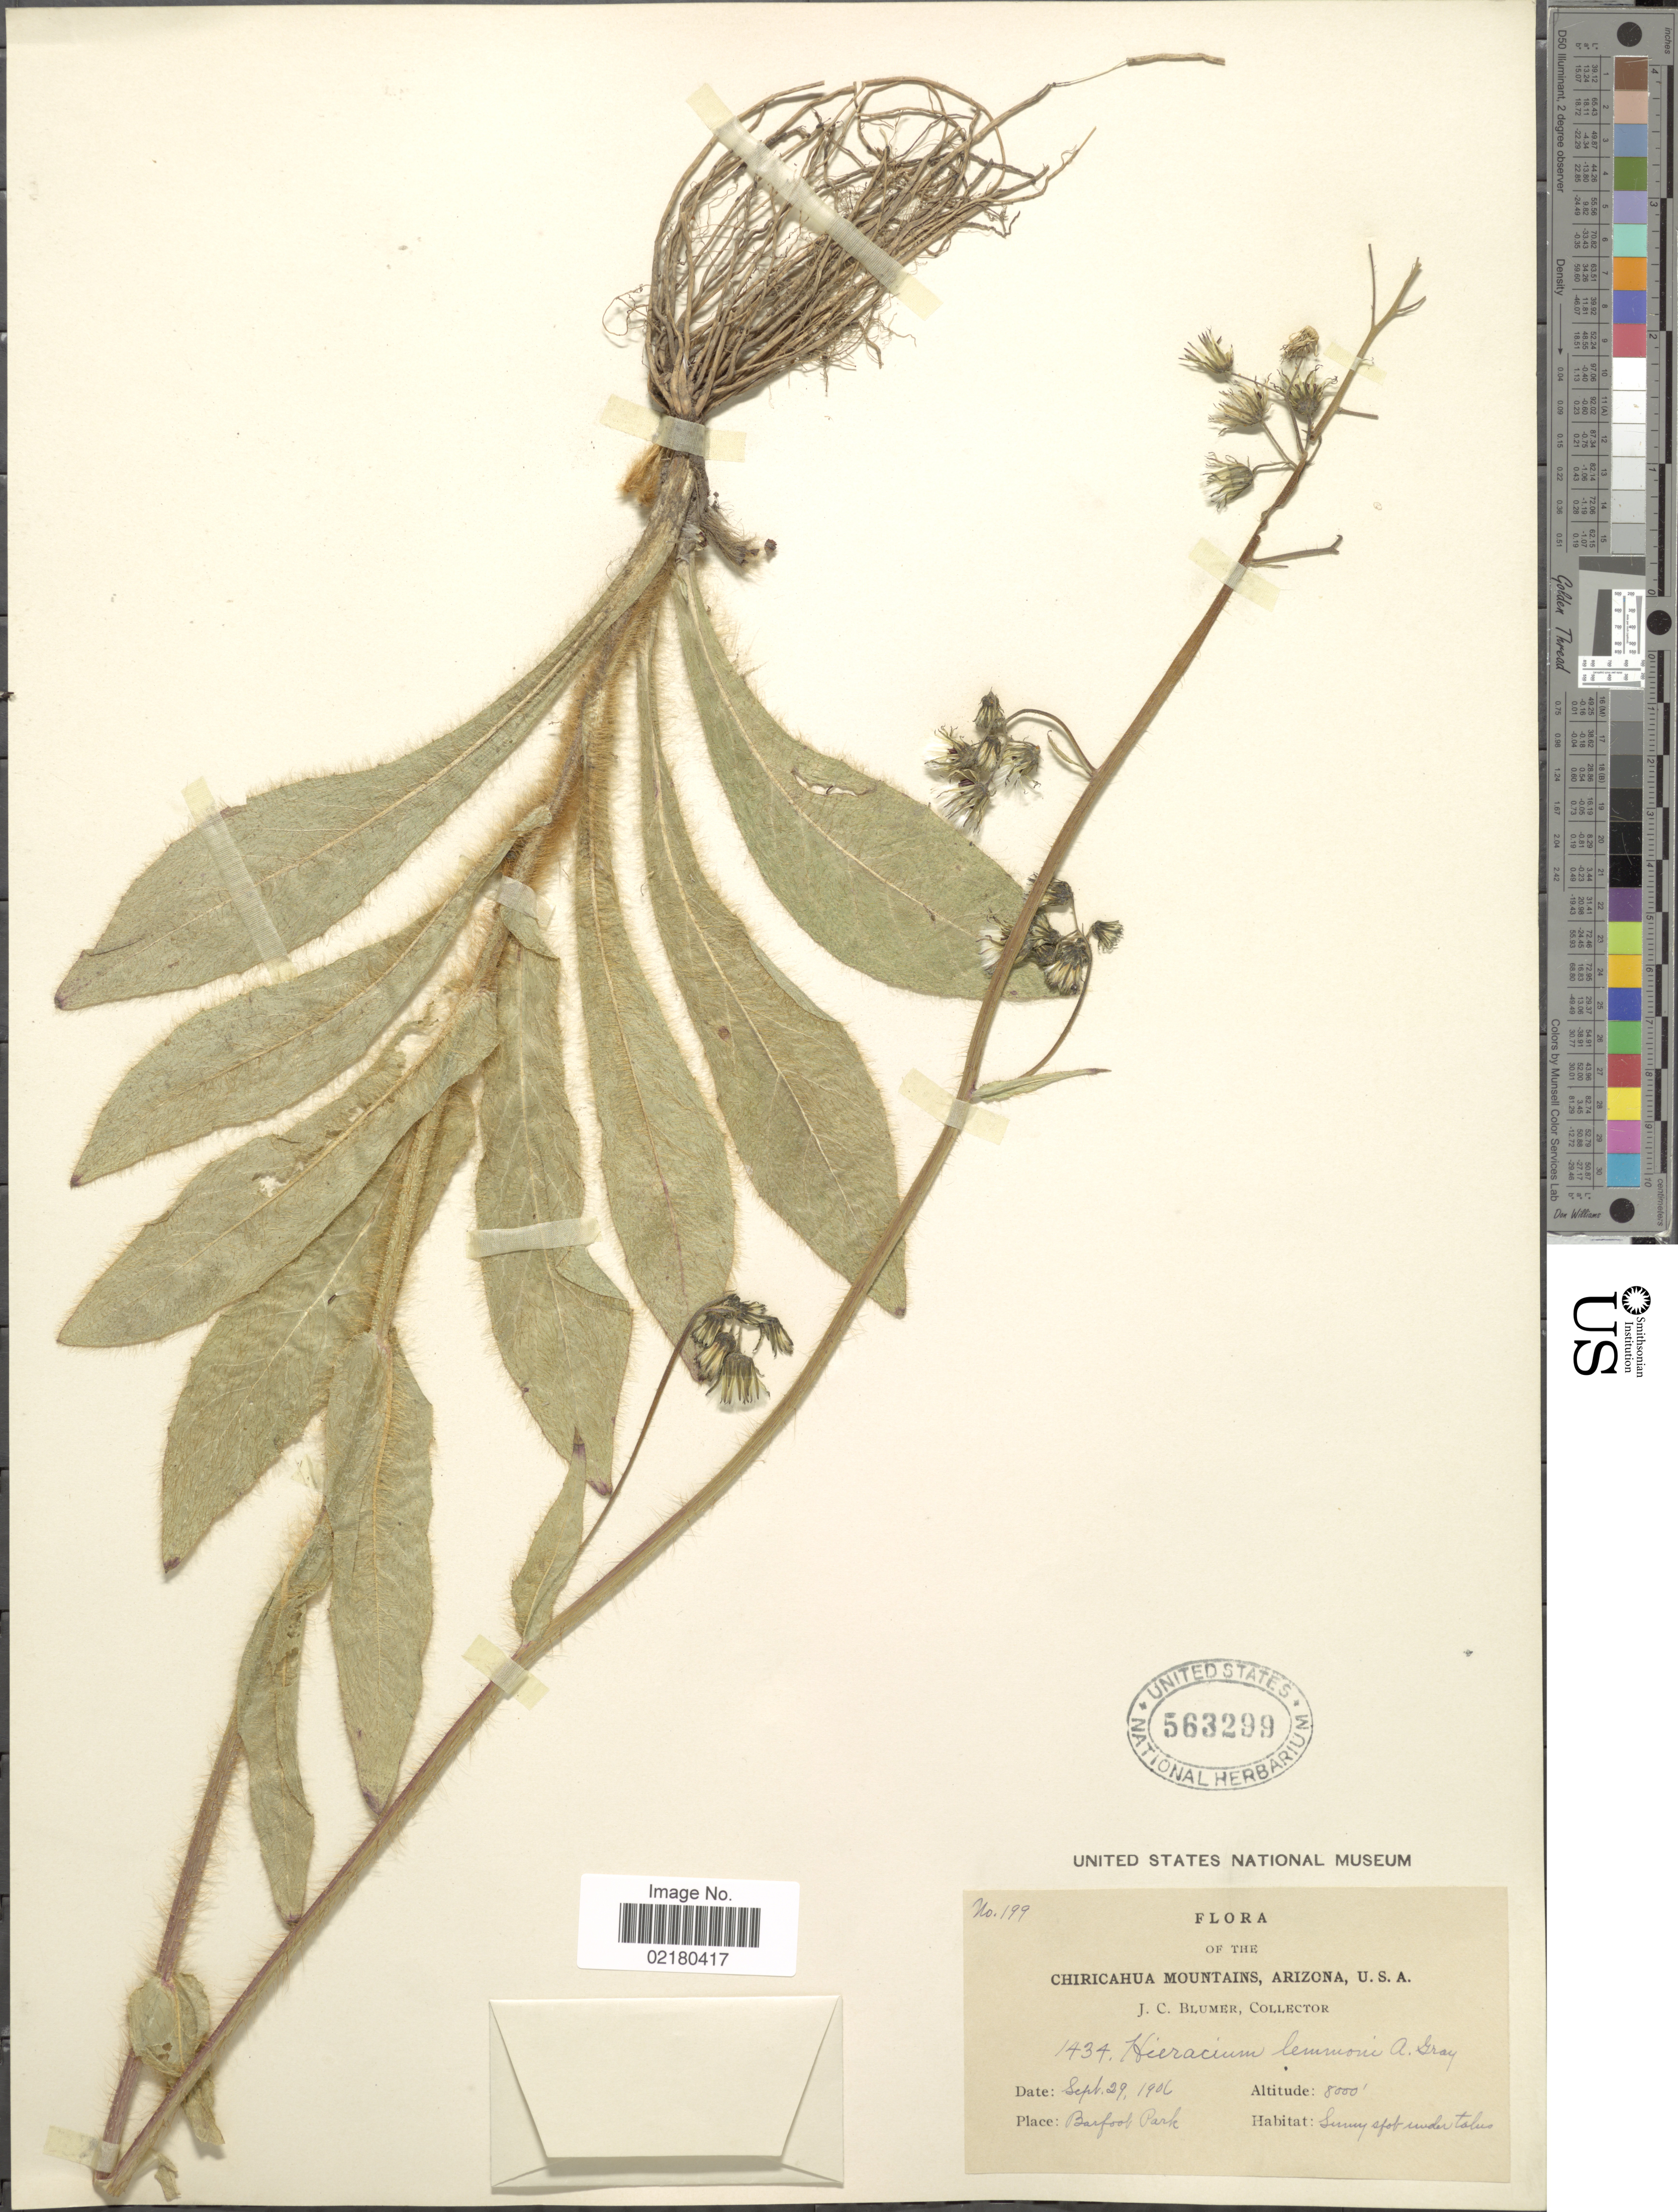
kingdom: Plantae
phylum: Tracheophyta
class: Magnoliopsida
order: Asterales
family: Asteraceae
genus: Hieracium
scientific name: Hieracium crepidispermum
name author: Fr.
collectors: J. C. Blumer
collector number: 1434/190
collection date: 1906-09-29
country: United States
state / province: Arizona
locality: Chiricahua Mountains, Barfoot Park.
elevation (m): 2438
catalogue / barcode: US 563299